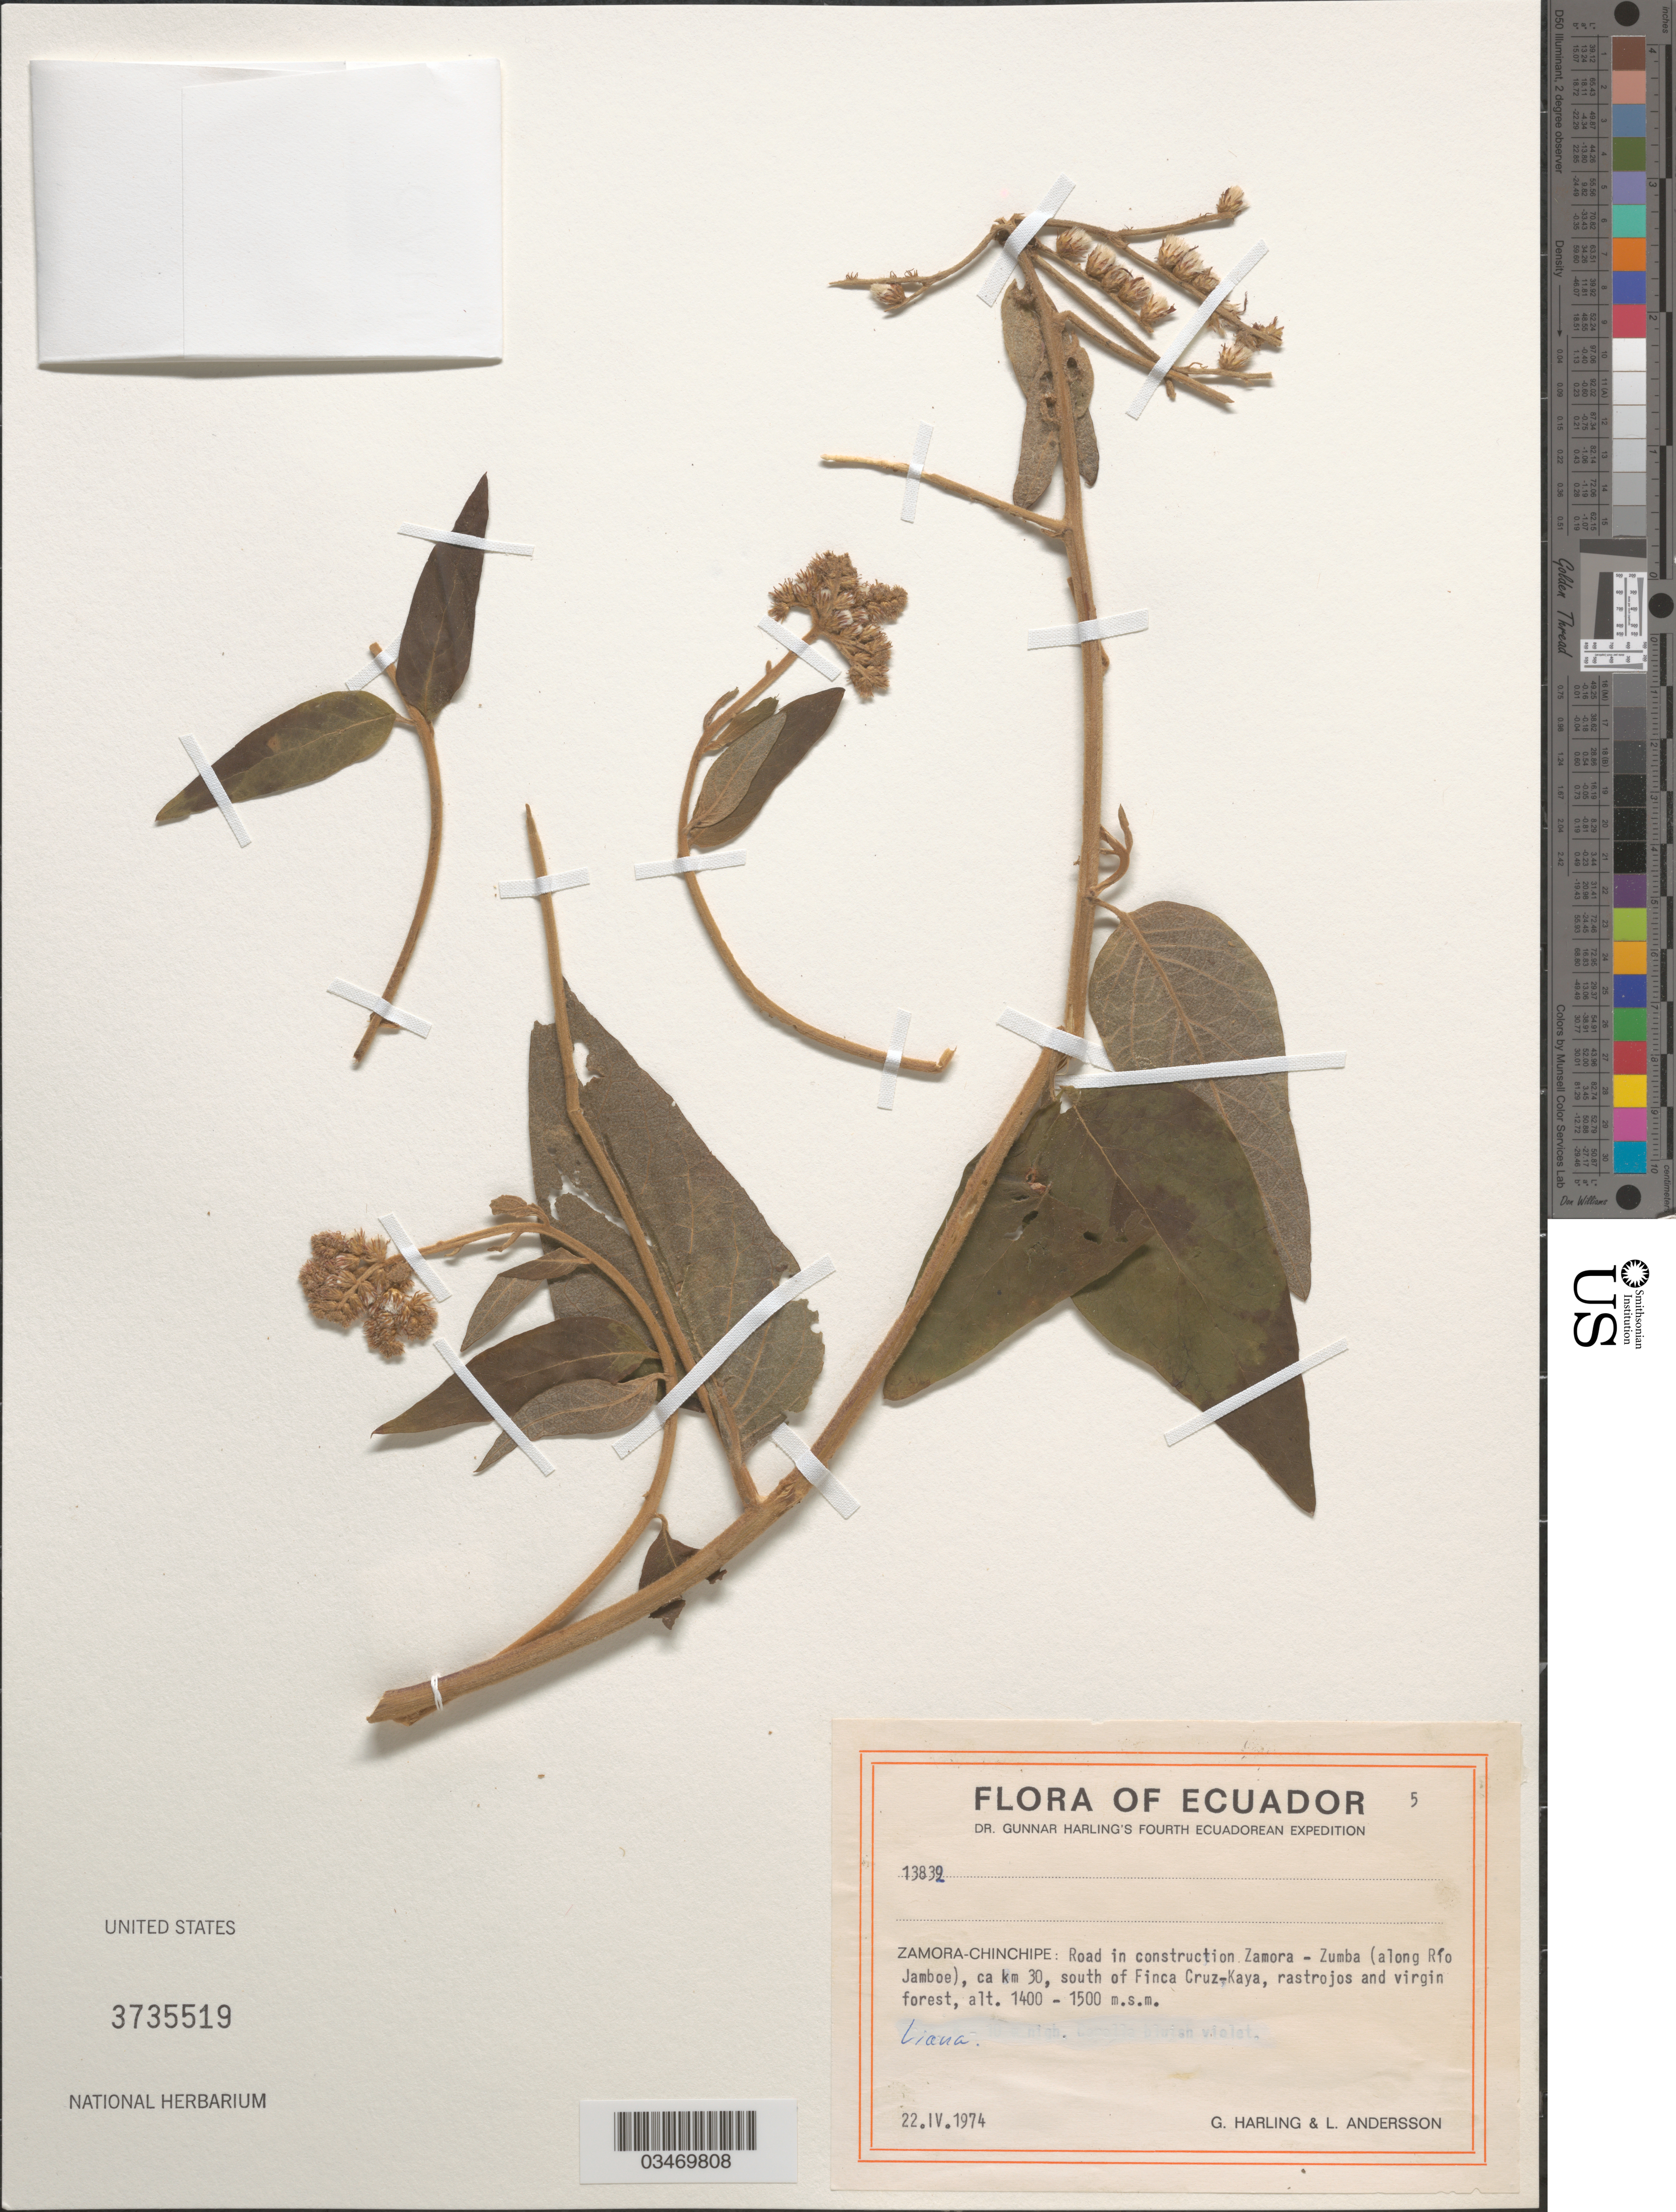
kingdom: Plantae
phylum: Tracheophyta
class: Magnoliopsida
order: Asterales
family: Asteraceae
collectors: G. Harling & L. Andersson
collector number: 13839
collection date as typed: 22 Apr 1974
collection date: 1974-04-22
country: Ecuador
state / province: Zamora-Chinchipe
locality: Road in construction Zamora-Zumba, along Rio Jamboe, ca. 30 km S of Finca Cruz-Kaya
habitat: Rastrojos and virgin forest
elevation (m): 1400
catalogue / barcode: US 3735519